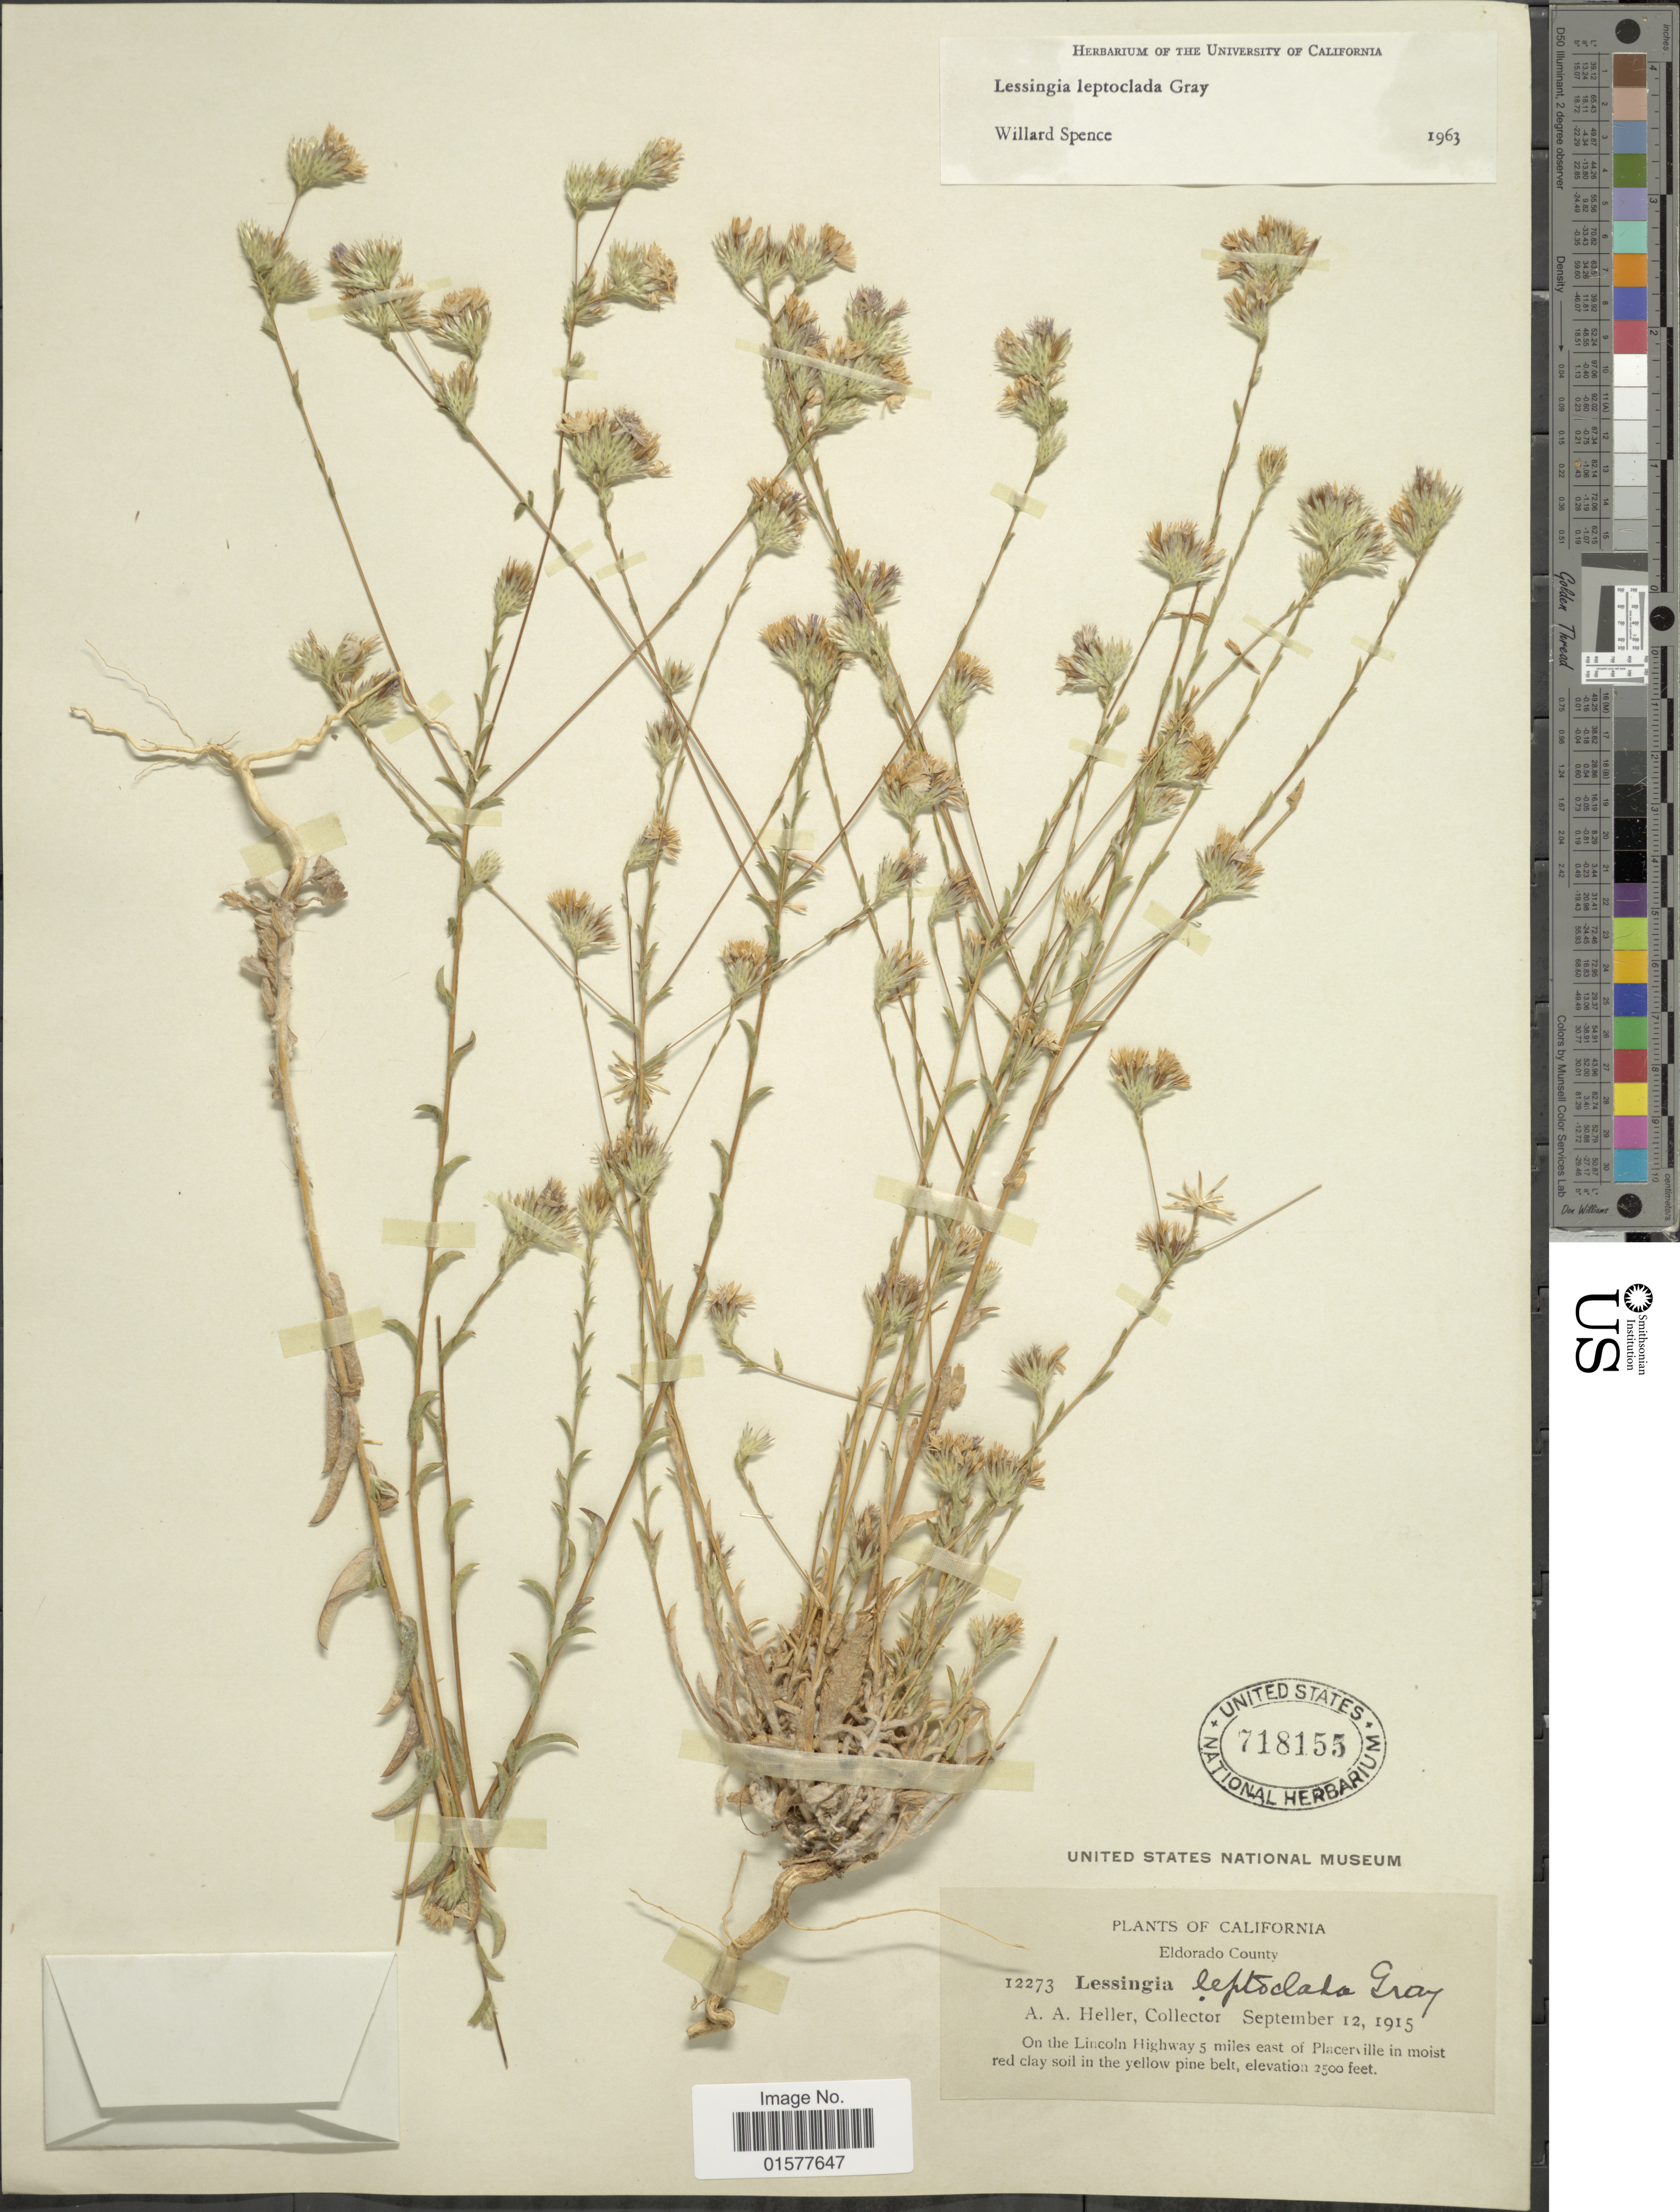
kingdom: Plantae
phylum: Tracheophyta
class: Magnoliopsida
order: Asterales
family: Asteraceae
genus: Lessingia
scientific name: Lessingia leptoclada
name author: A. Gray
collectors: A. A. Heller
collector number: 12273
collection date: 1915-09-12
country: United States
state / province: California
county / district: El Dorado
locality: Eldorado County, On the Lincoln Highway 5 miles east of Placerville in moist red clay soil in the yellow pine belt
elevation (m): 762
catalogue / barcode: US 718155